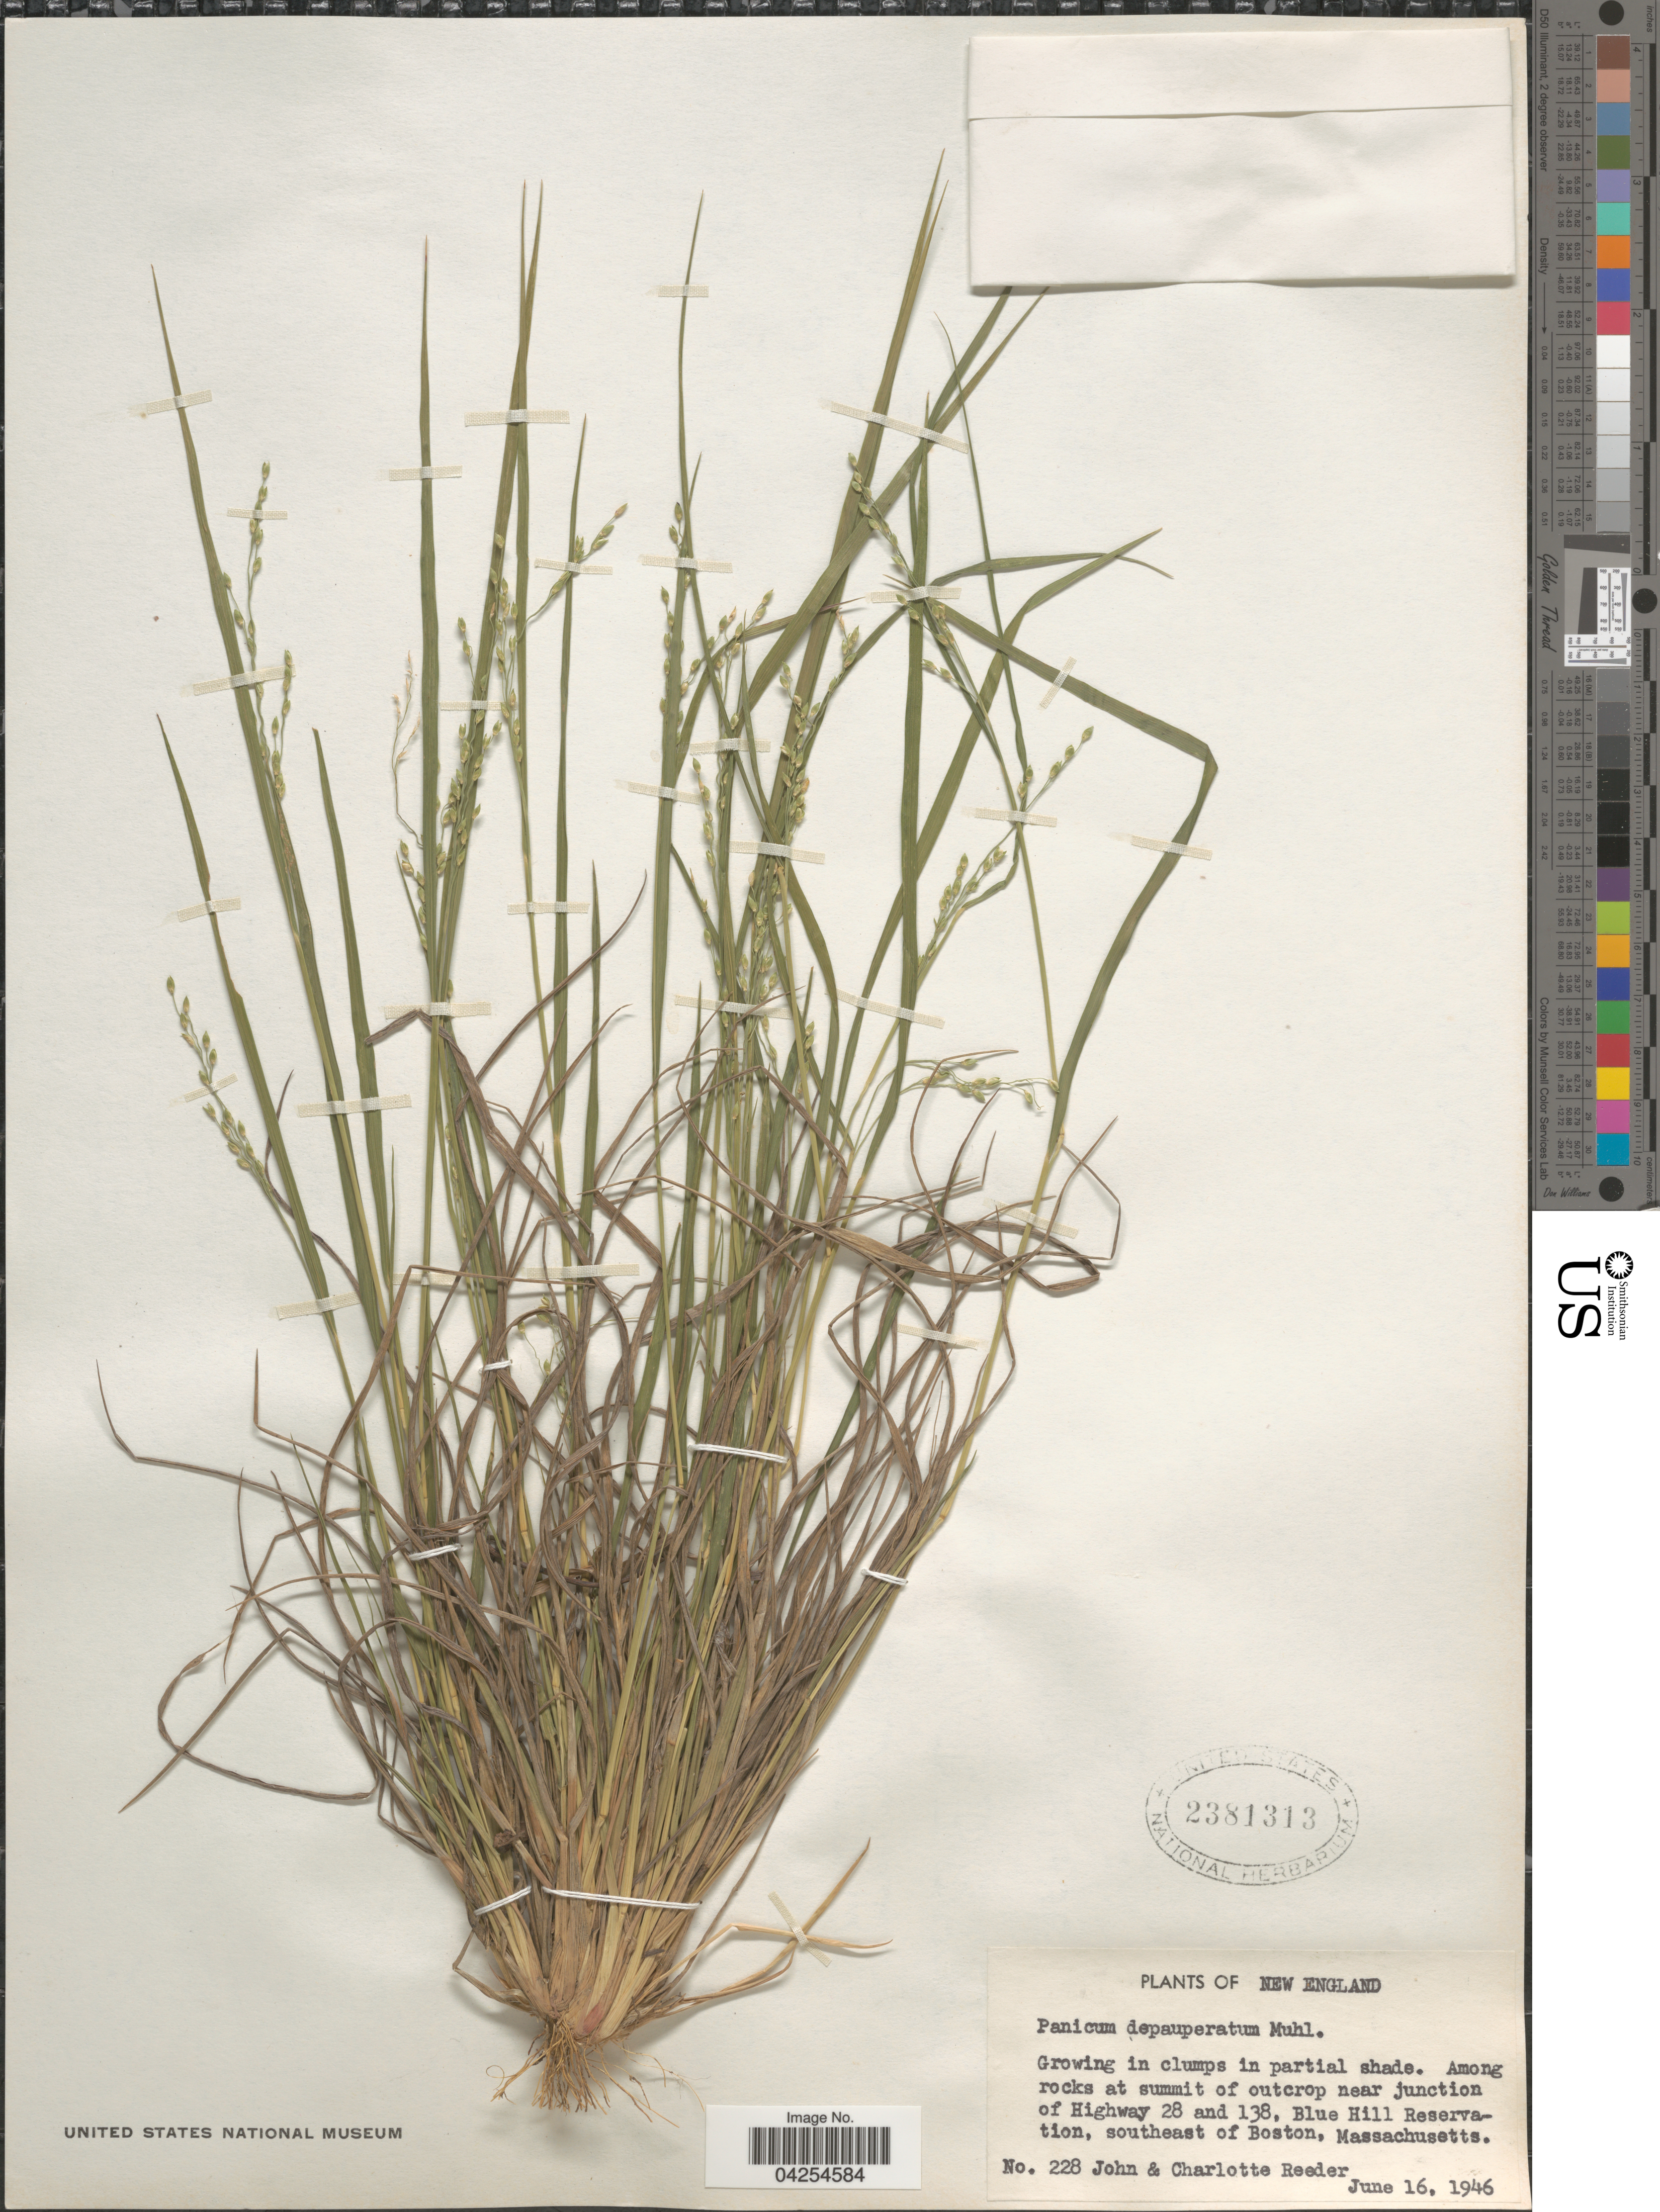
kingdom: Plantae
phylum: Tracheophyta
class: Liliopsida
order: Poales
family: Poaceae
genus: Dichanthelium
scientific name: Dichanthelium depauperatum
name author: (Muhl.) Gould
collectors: J. R. Reeder & C. G. Reeder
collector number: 228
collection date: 1946-06-16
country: United States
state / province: Massachusetts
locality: New England. Among rocks at summit of outcrop near junction of Highway 28 and 138, Blue Hill Reservation, southeast of Boston.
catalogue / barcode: US 2381313